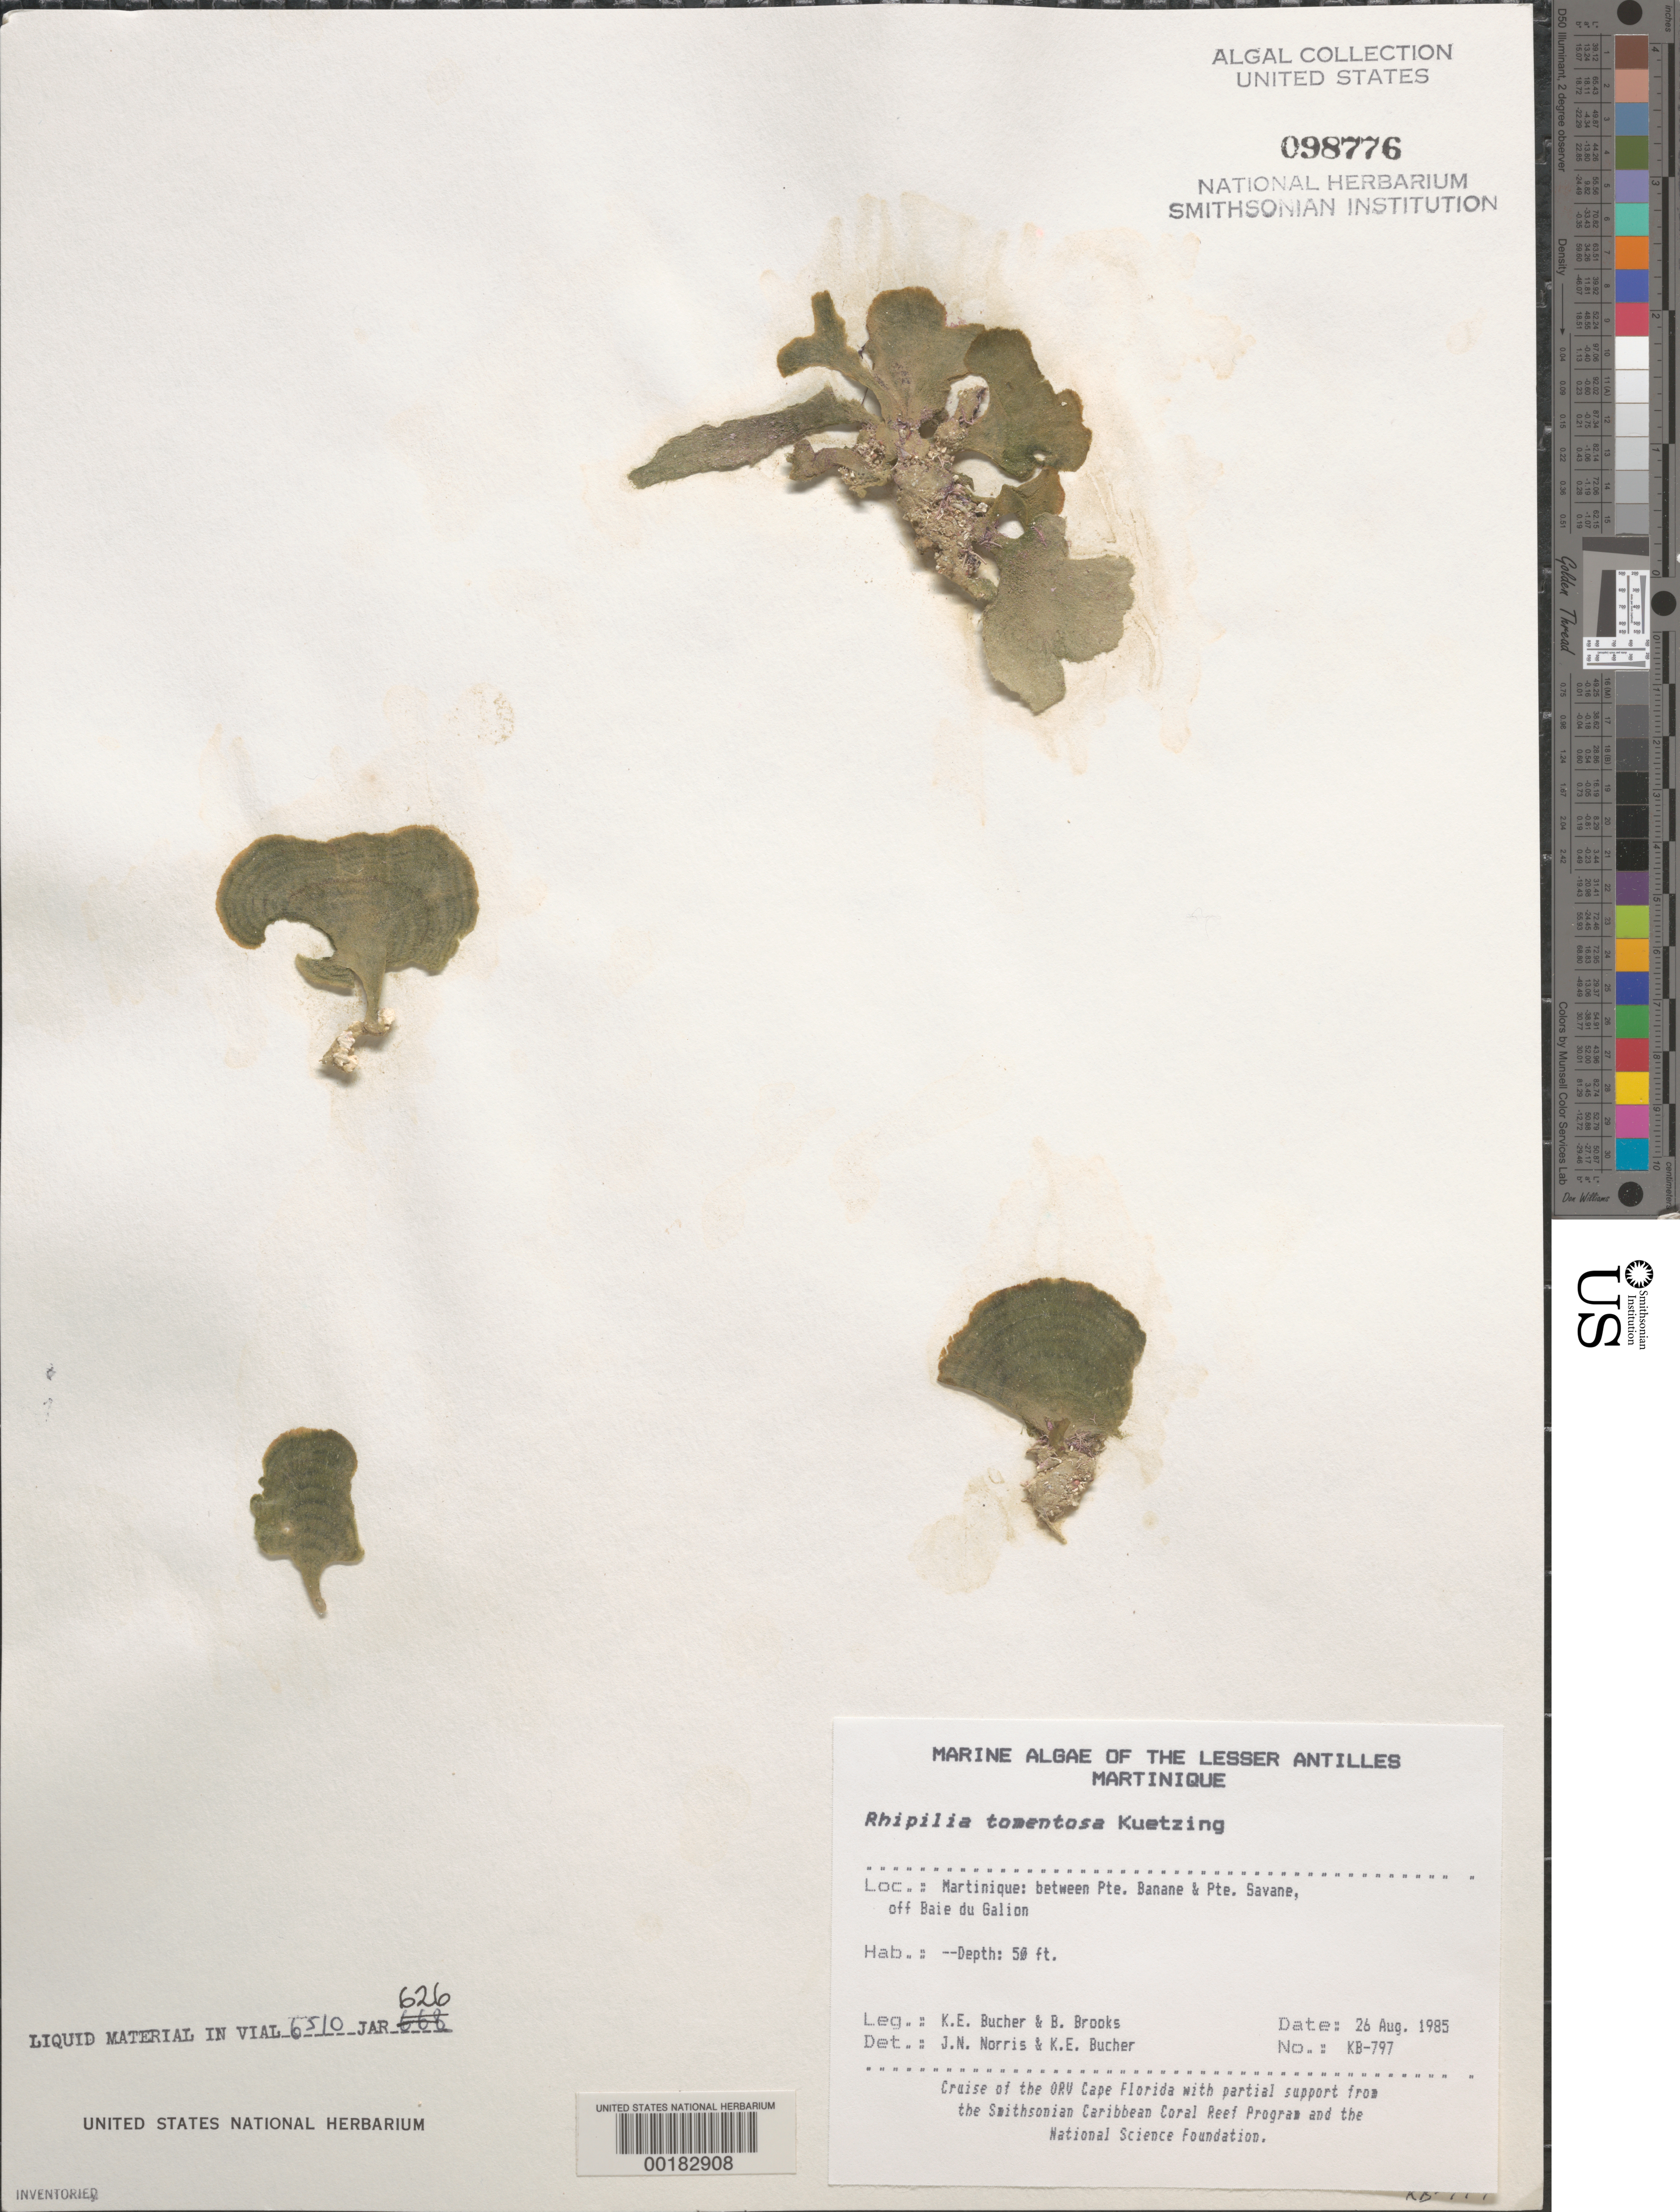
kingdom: Plantae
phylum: Chlorophyta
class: Ulvophyceae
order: Bryopsidales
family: Rhipiliaceae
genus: Rhipilia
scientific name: Rhipilia tomentosa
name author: Kütz.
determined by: Norris, J. N.; Bucher, K. E.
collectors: K. E. Bucher & B. Brooks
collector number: Kb-797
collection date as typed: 26 Aug 1985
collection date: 1985-08-26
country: Martinique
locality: Between Pointe Banane and Pointe Savane, off Baie du Galion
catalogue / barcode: US 98776